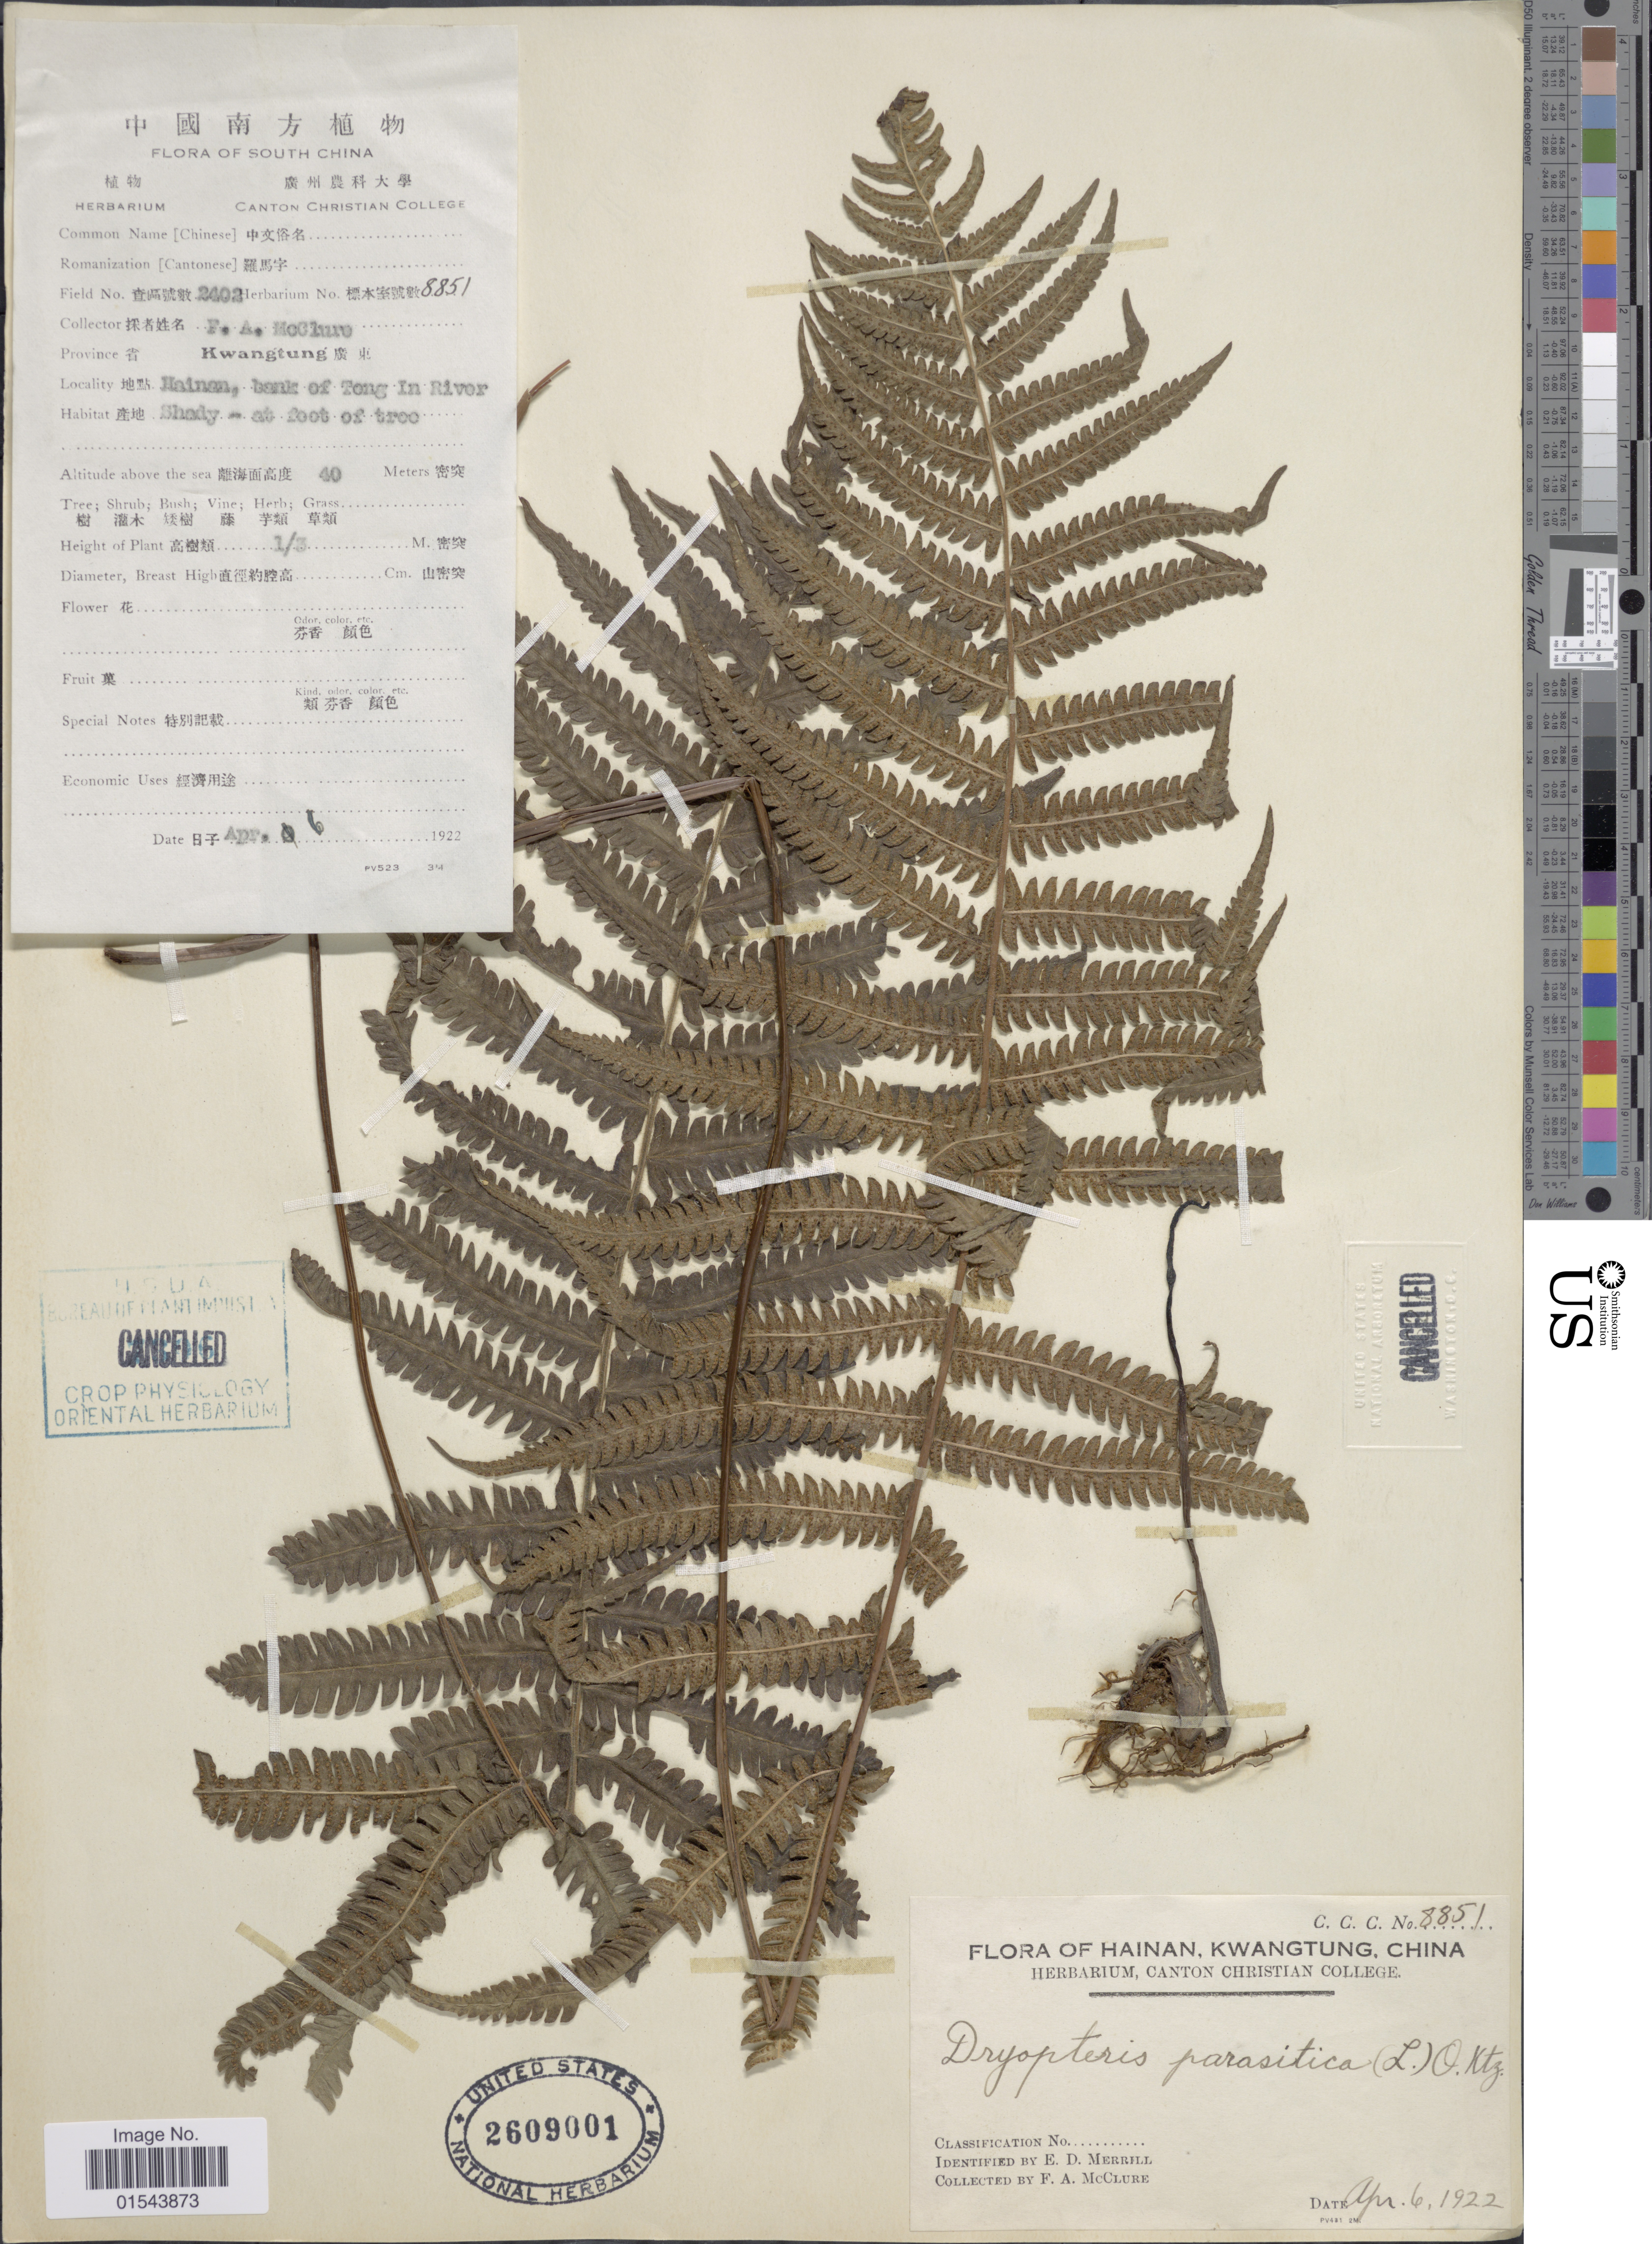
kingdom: Plantae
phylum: Tracheophyta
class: Polypodiopsida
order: Polypodiales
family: Thelypteridaceae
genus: Christella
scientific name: Christella parasitica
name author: (L.) H. Lév.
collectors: F. A. McClure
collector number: C. C. C. 3851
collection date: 1922-04-06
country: China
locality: South China. Kwangtung. Hainan, bank of Tong in River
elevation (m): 40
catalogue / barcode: US 2609001